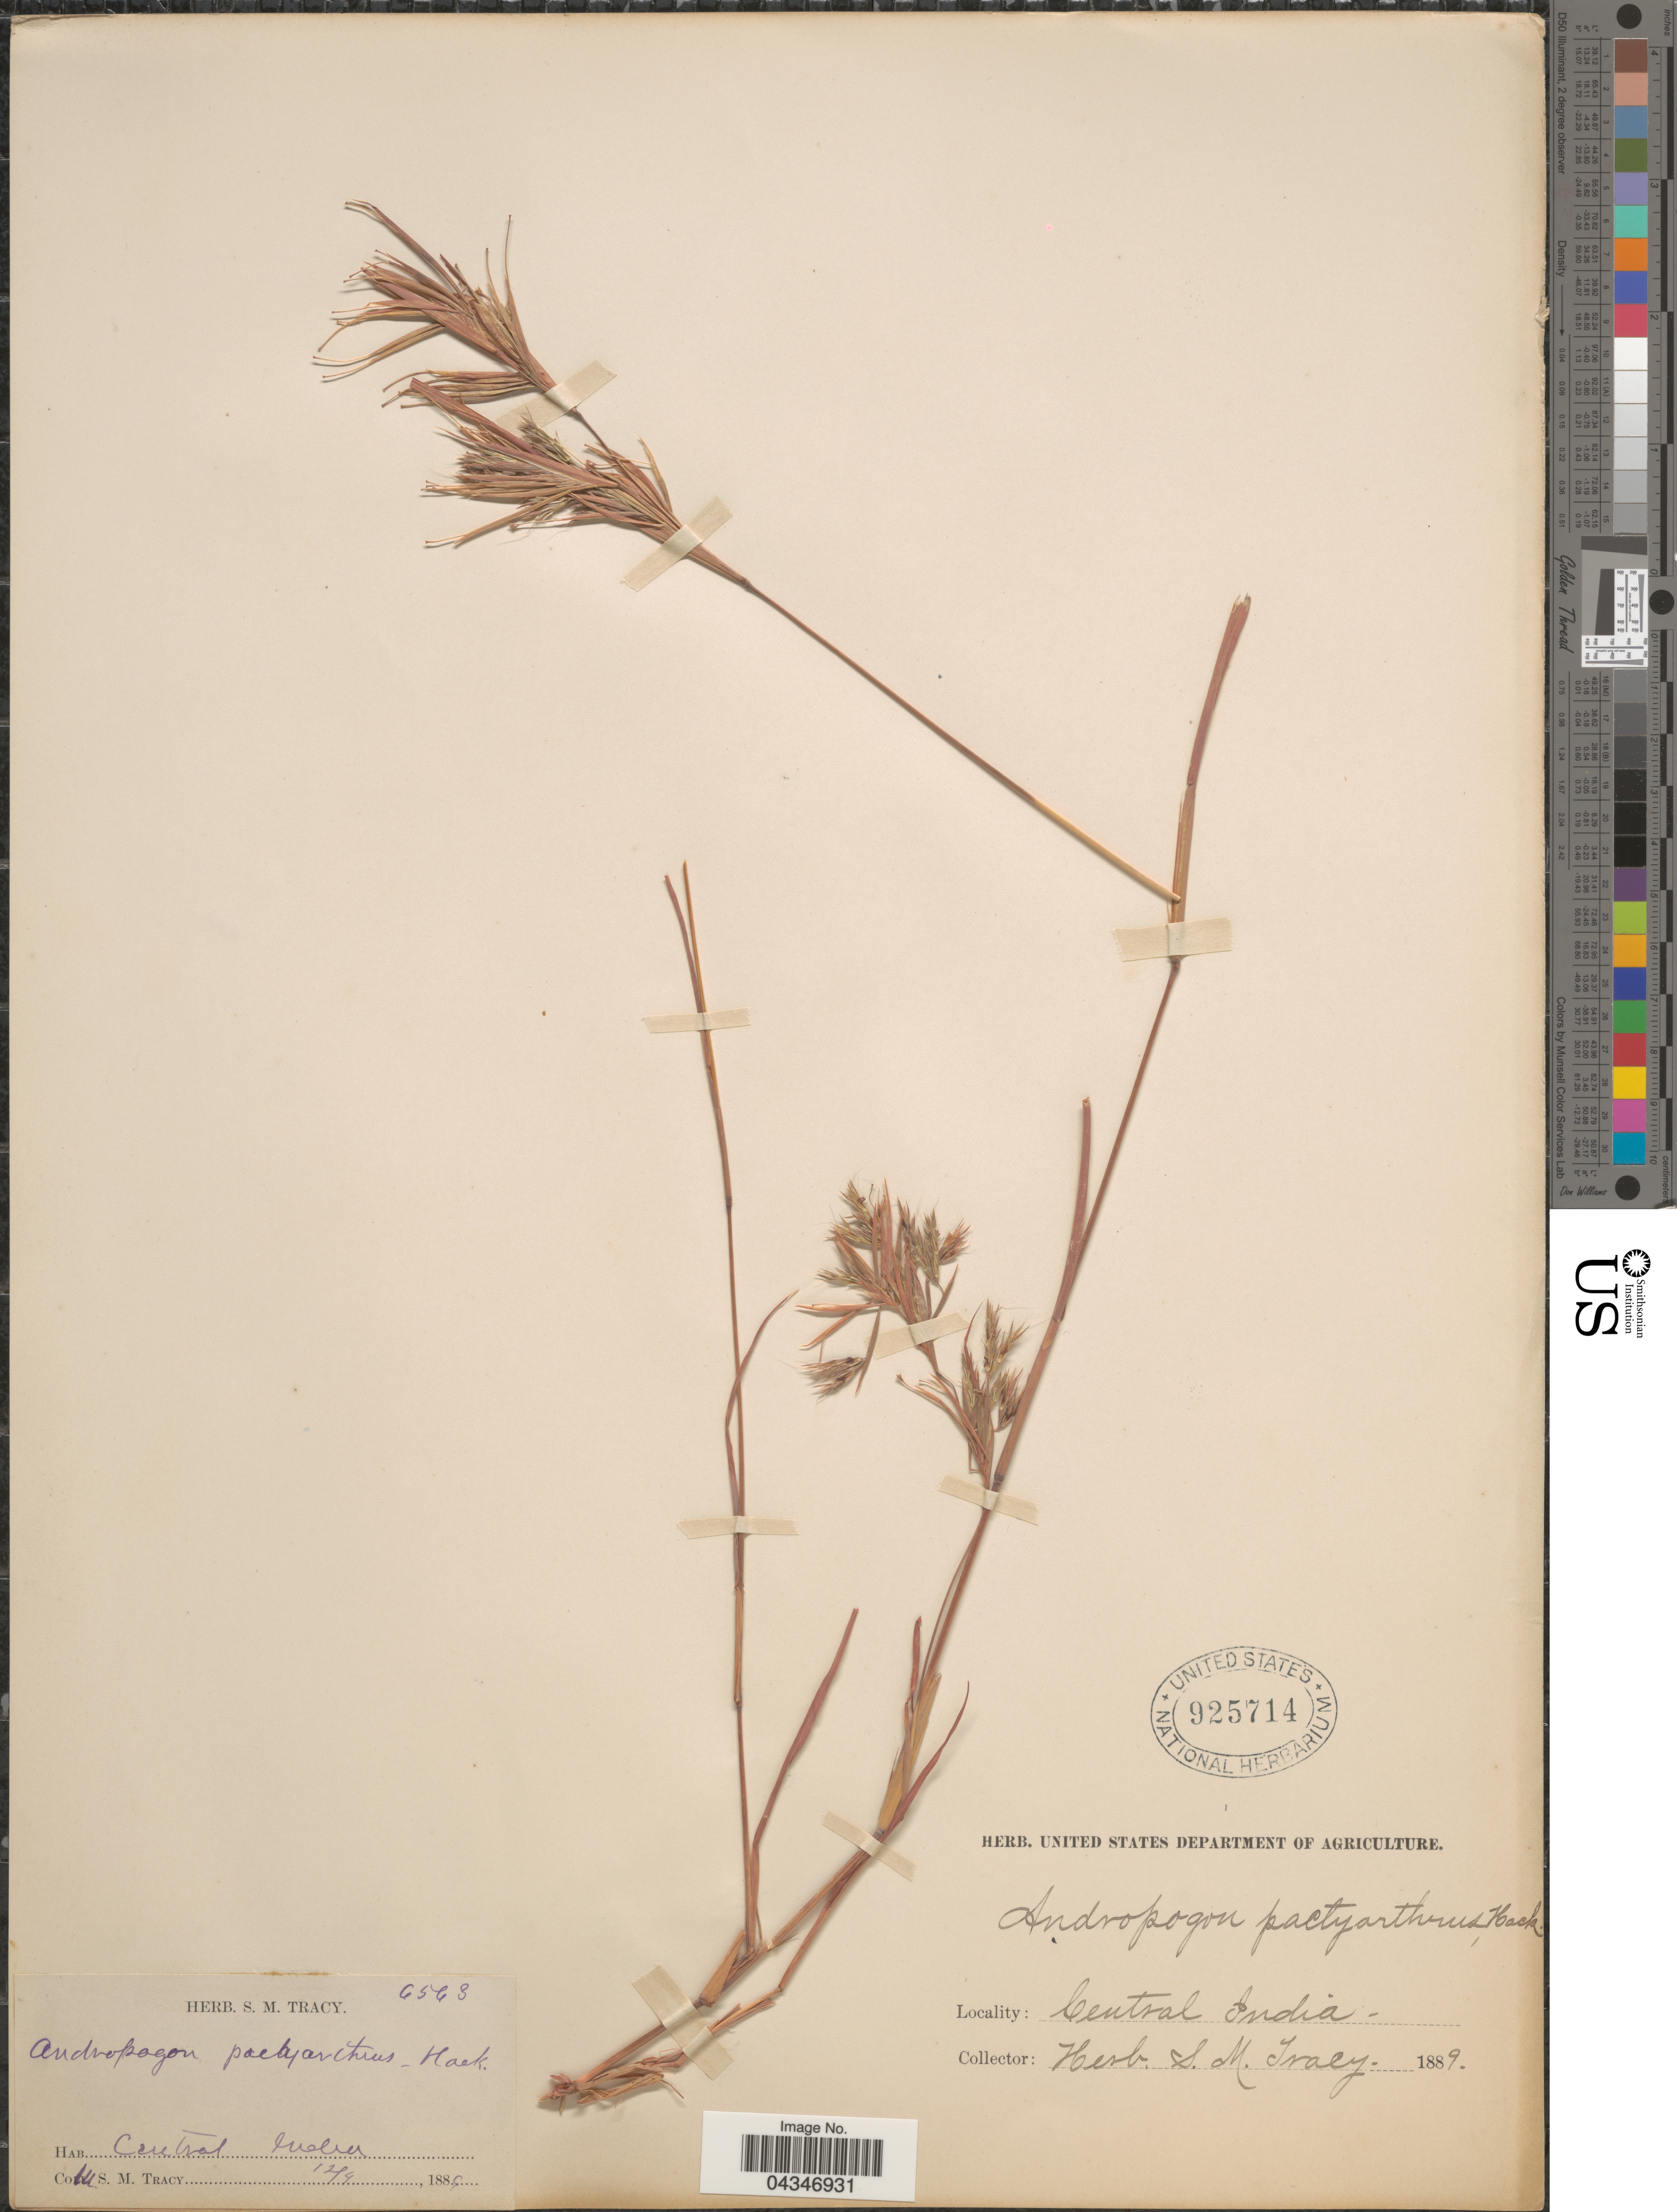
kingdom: Plantae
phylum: Tracheophyta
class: Liliopsida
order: Poales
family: Poaceae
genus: Andropogon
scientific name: Andropogon pumilus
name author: Roxb.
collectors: S. M. Tracy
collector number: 6568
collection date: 1886-04-12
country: India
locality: Central India.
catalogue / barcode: US 925714